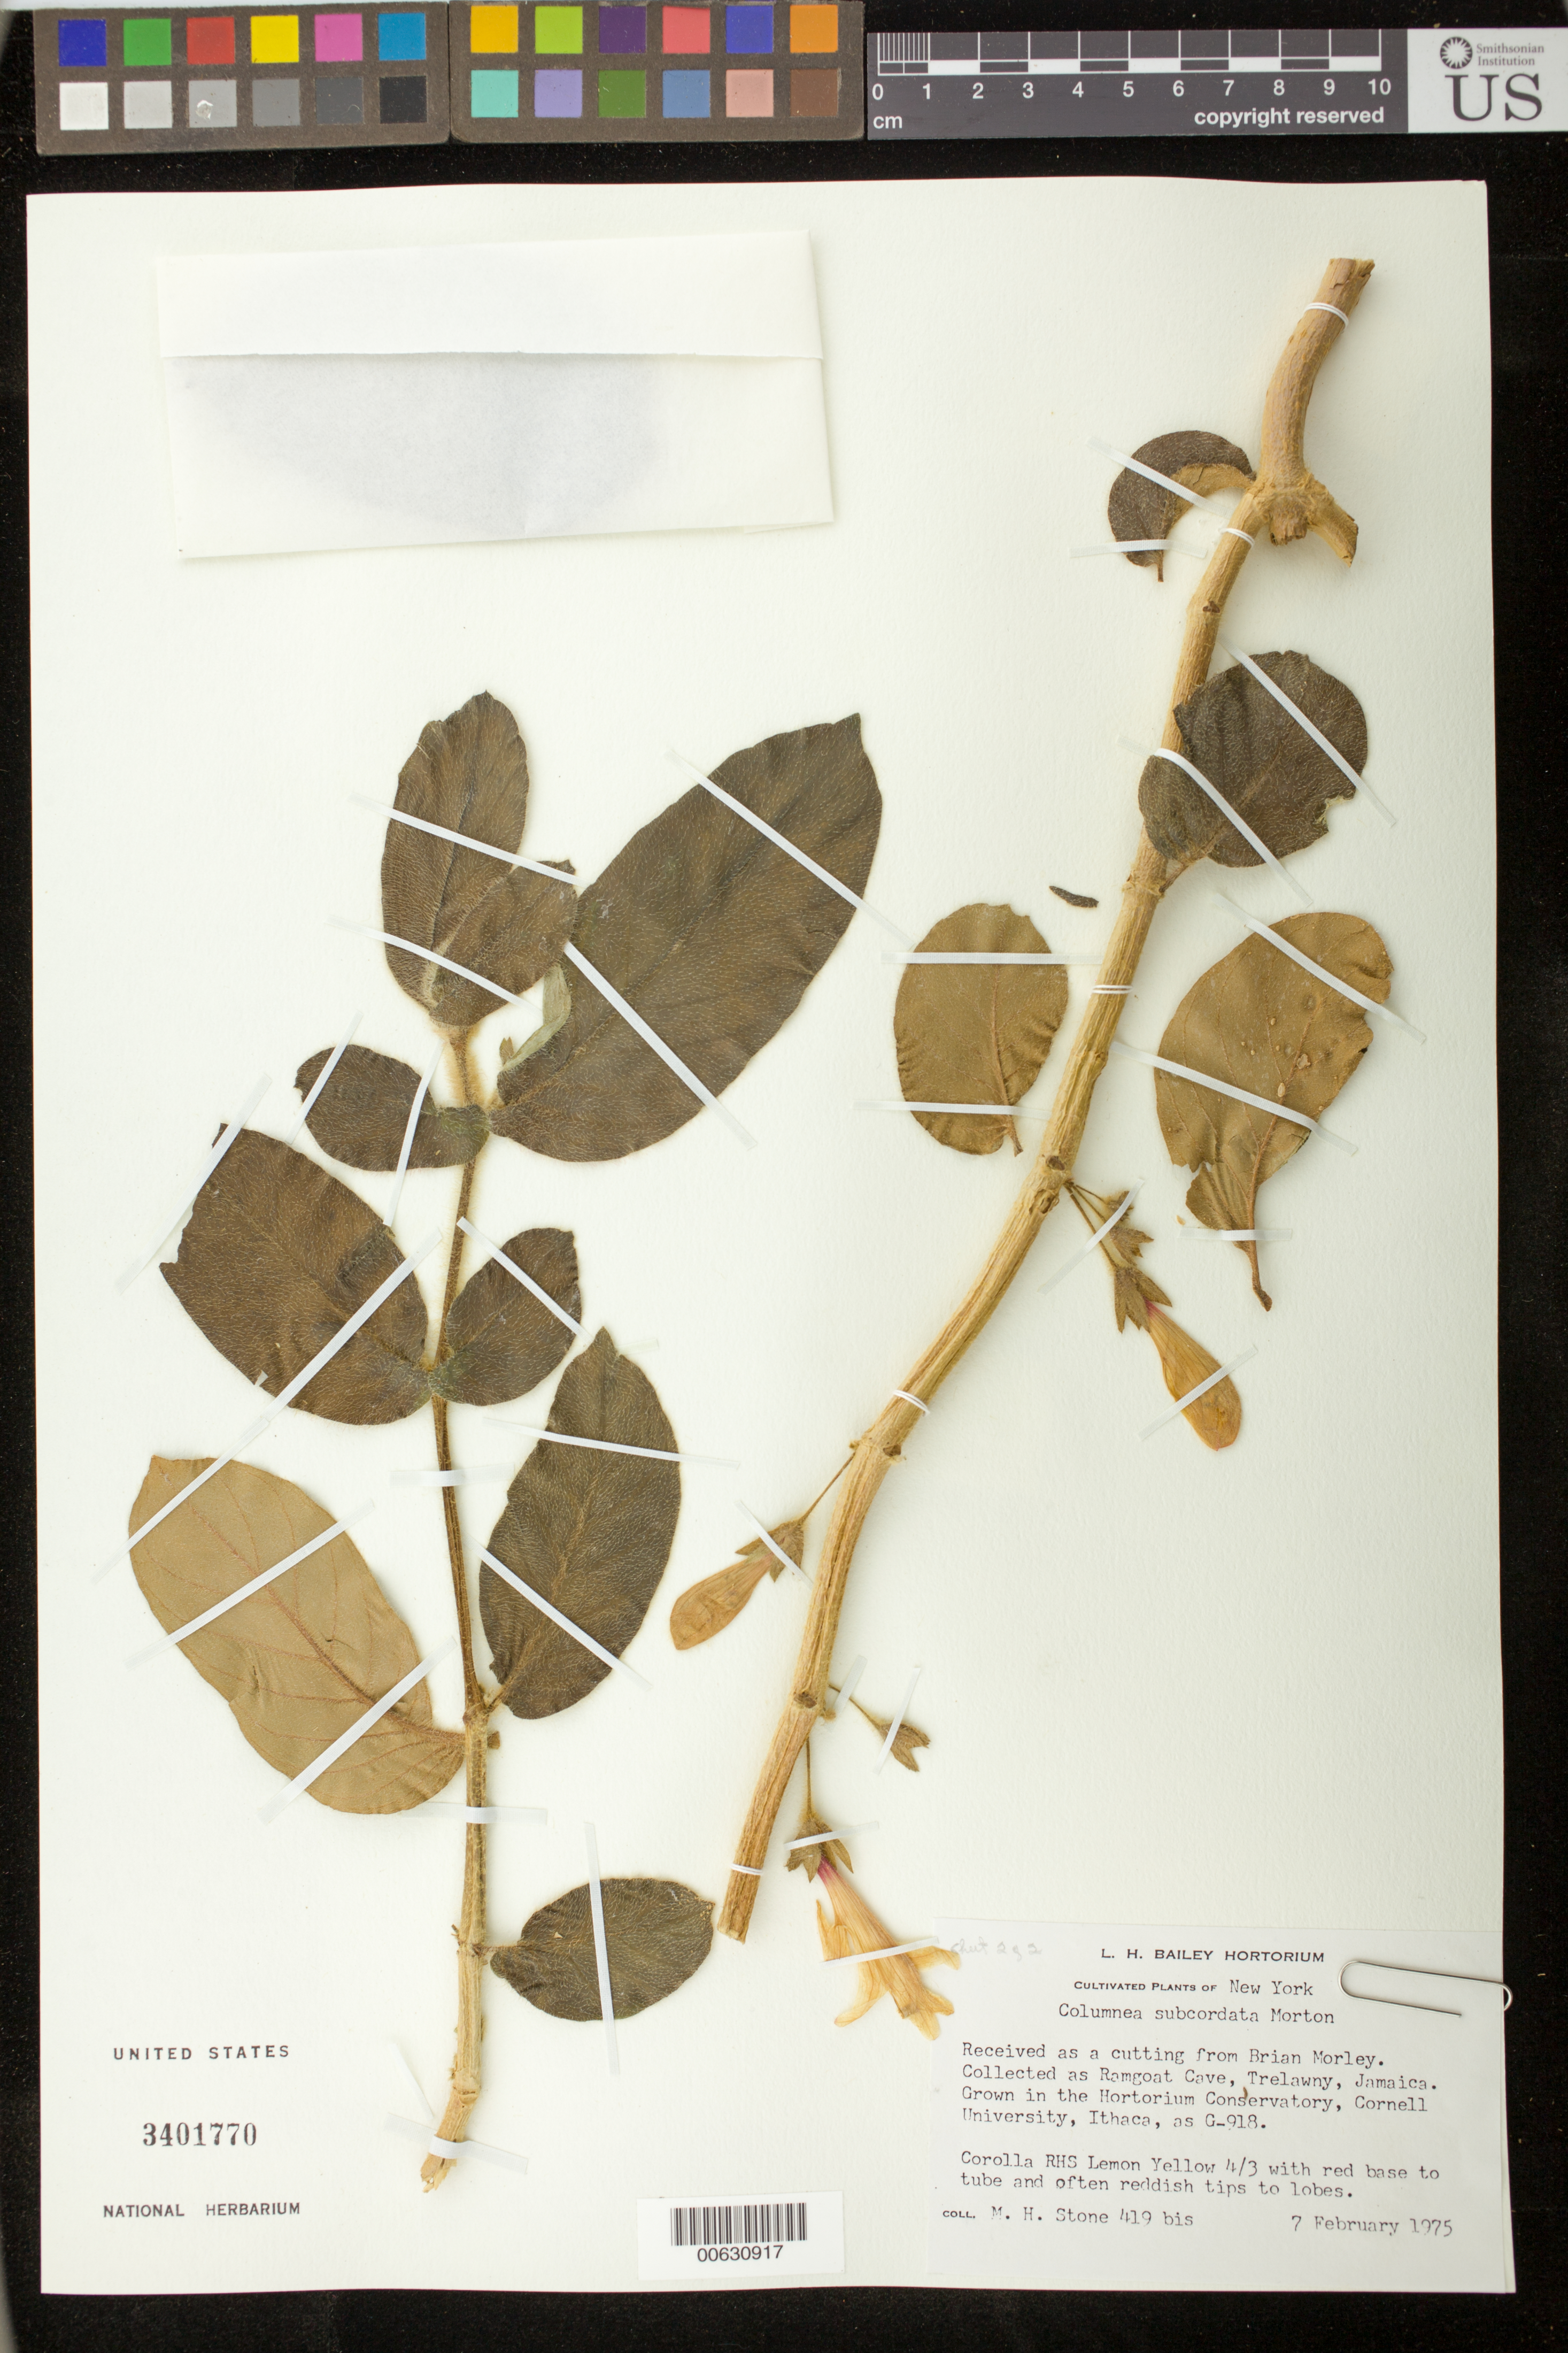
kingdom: Plantae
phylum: Tracheophyta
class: Magnoliopsida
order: Lamiales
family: Gesneriaceae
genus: Columnea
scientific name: Columnea subcordata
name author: C.V. Morton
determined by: Skog, Laurence E.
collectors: M. Stone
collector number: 419 bis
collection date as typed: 07 Feb 1975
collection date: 1975-02-07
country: Jamaica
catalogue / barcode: US 3401770